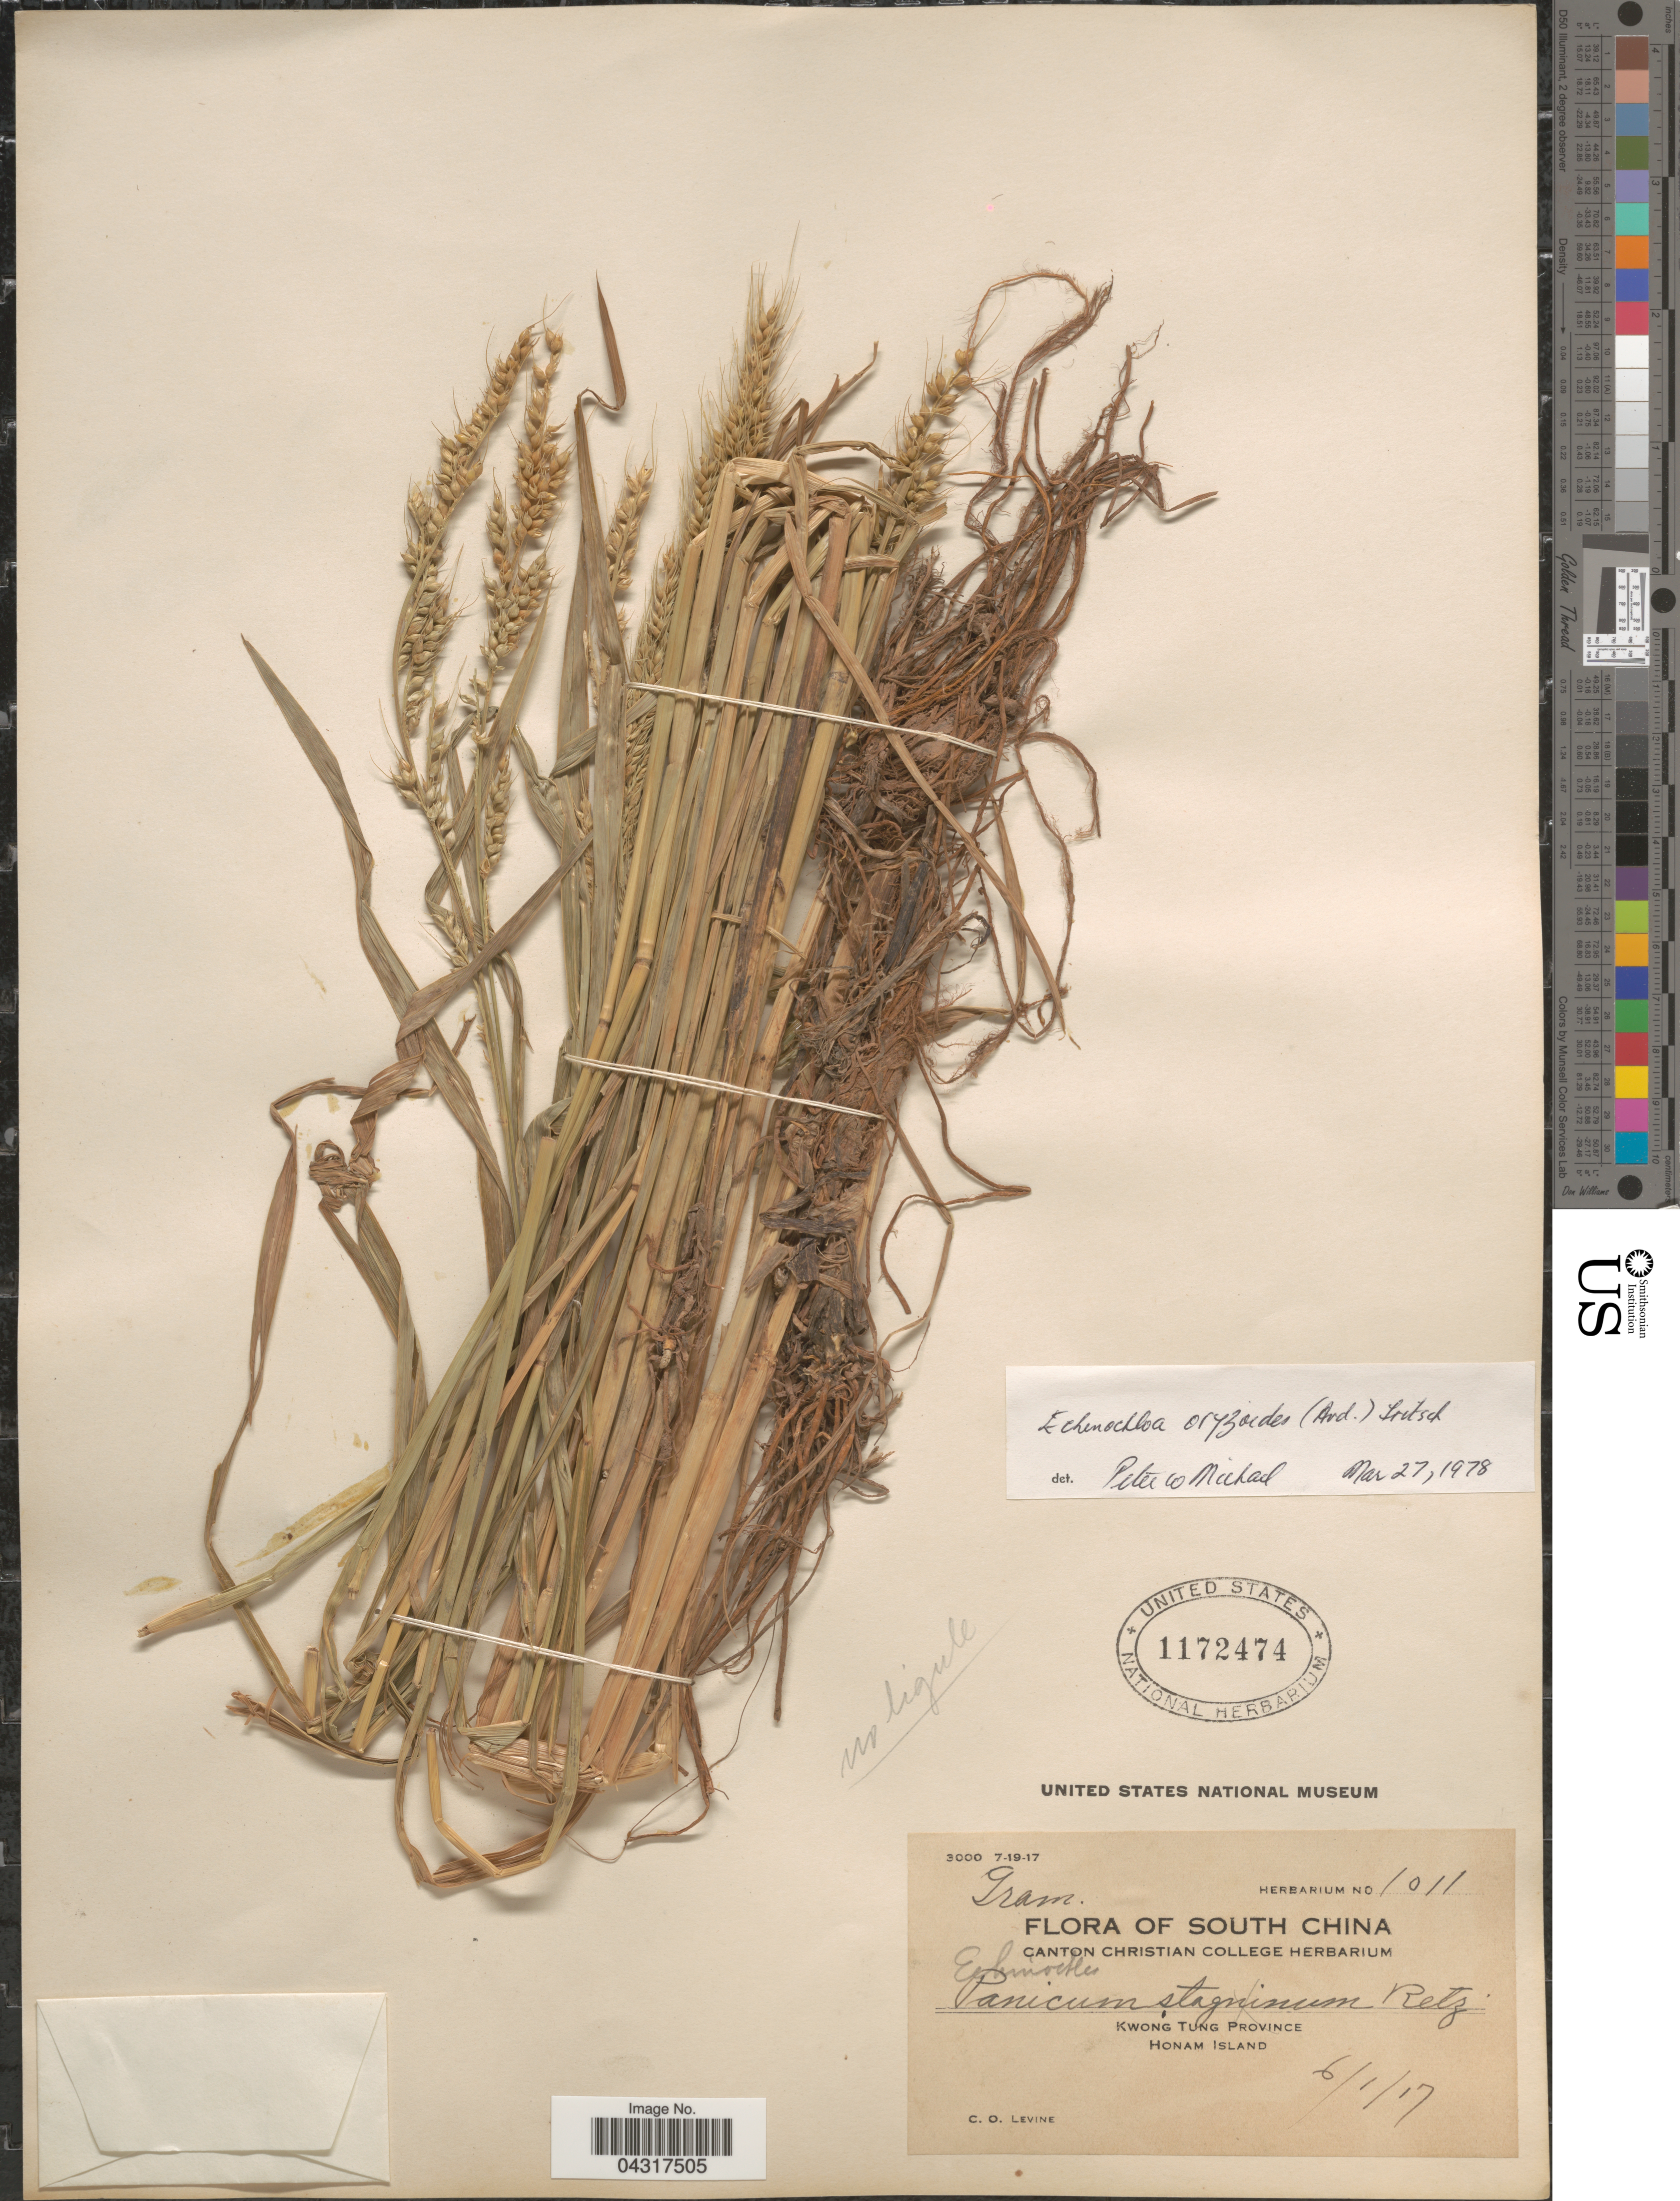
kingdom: Plantae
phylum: Tracheophyta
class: Liliopsida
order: Poales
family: Poaceae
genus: Echinochloa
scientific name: Echinochloa oryzoides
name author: (Ard.) Fritsch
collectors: C. O. Levine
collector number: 1011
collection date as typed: Transcribed d/m/y: 6/1/17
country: China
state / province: Guangdong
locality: South China. Kwong Tung Province. Honam Island.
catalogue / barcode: US 1172474